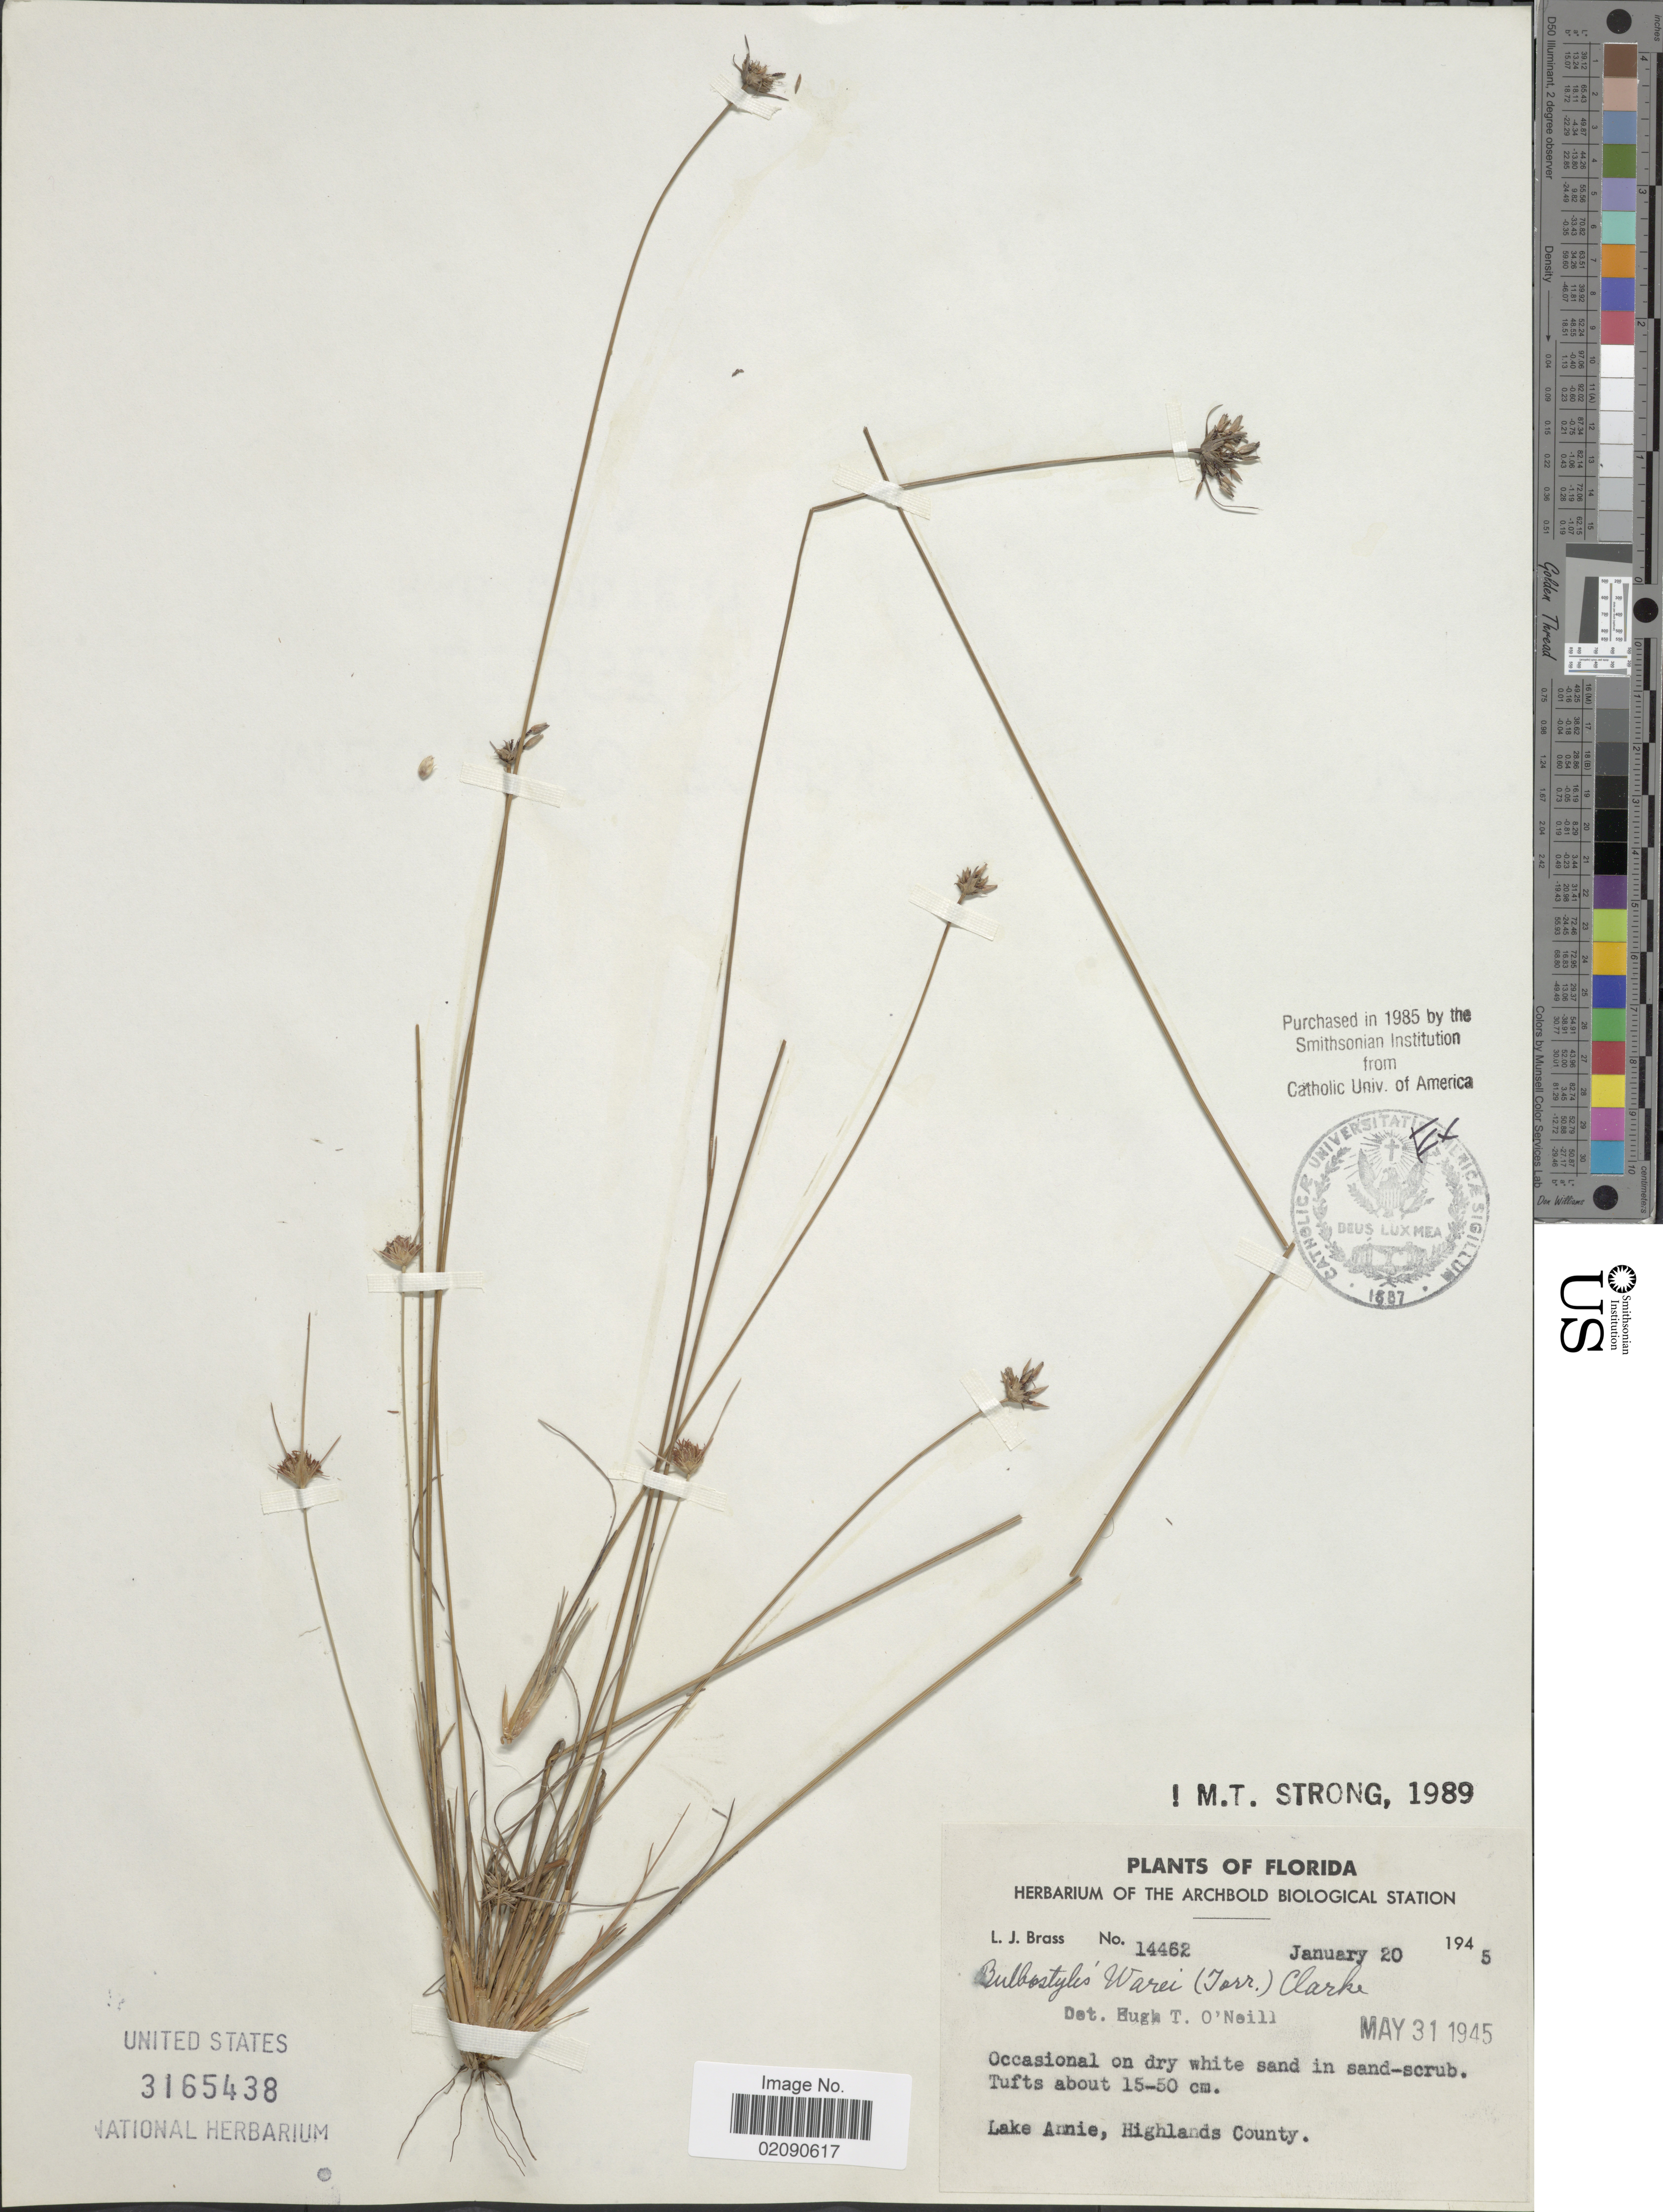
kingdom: Plantae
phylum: Tracheophyta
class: Liliopsida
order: Poales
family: Cyperaceae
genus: Bulbostylis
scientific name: Bulbostylis warei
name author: (Torr.) C.B. Clarke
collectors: L. J. Brass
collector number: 14462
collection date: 1945-01-20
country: United States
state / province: Florida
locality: Lake Annie, Highlands County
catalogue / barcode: US 3165438